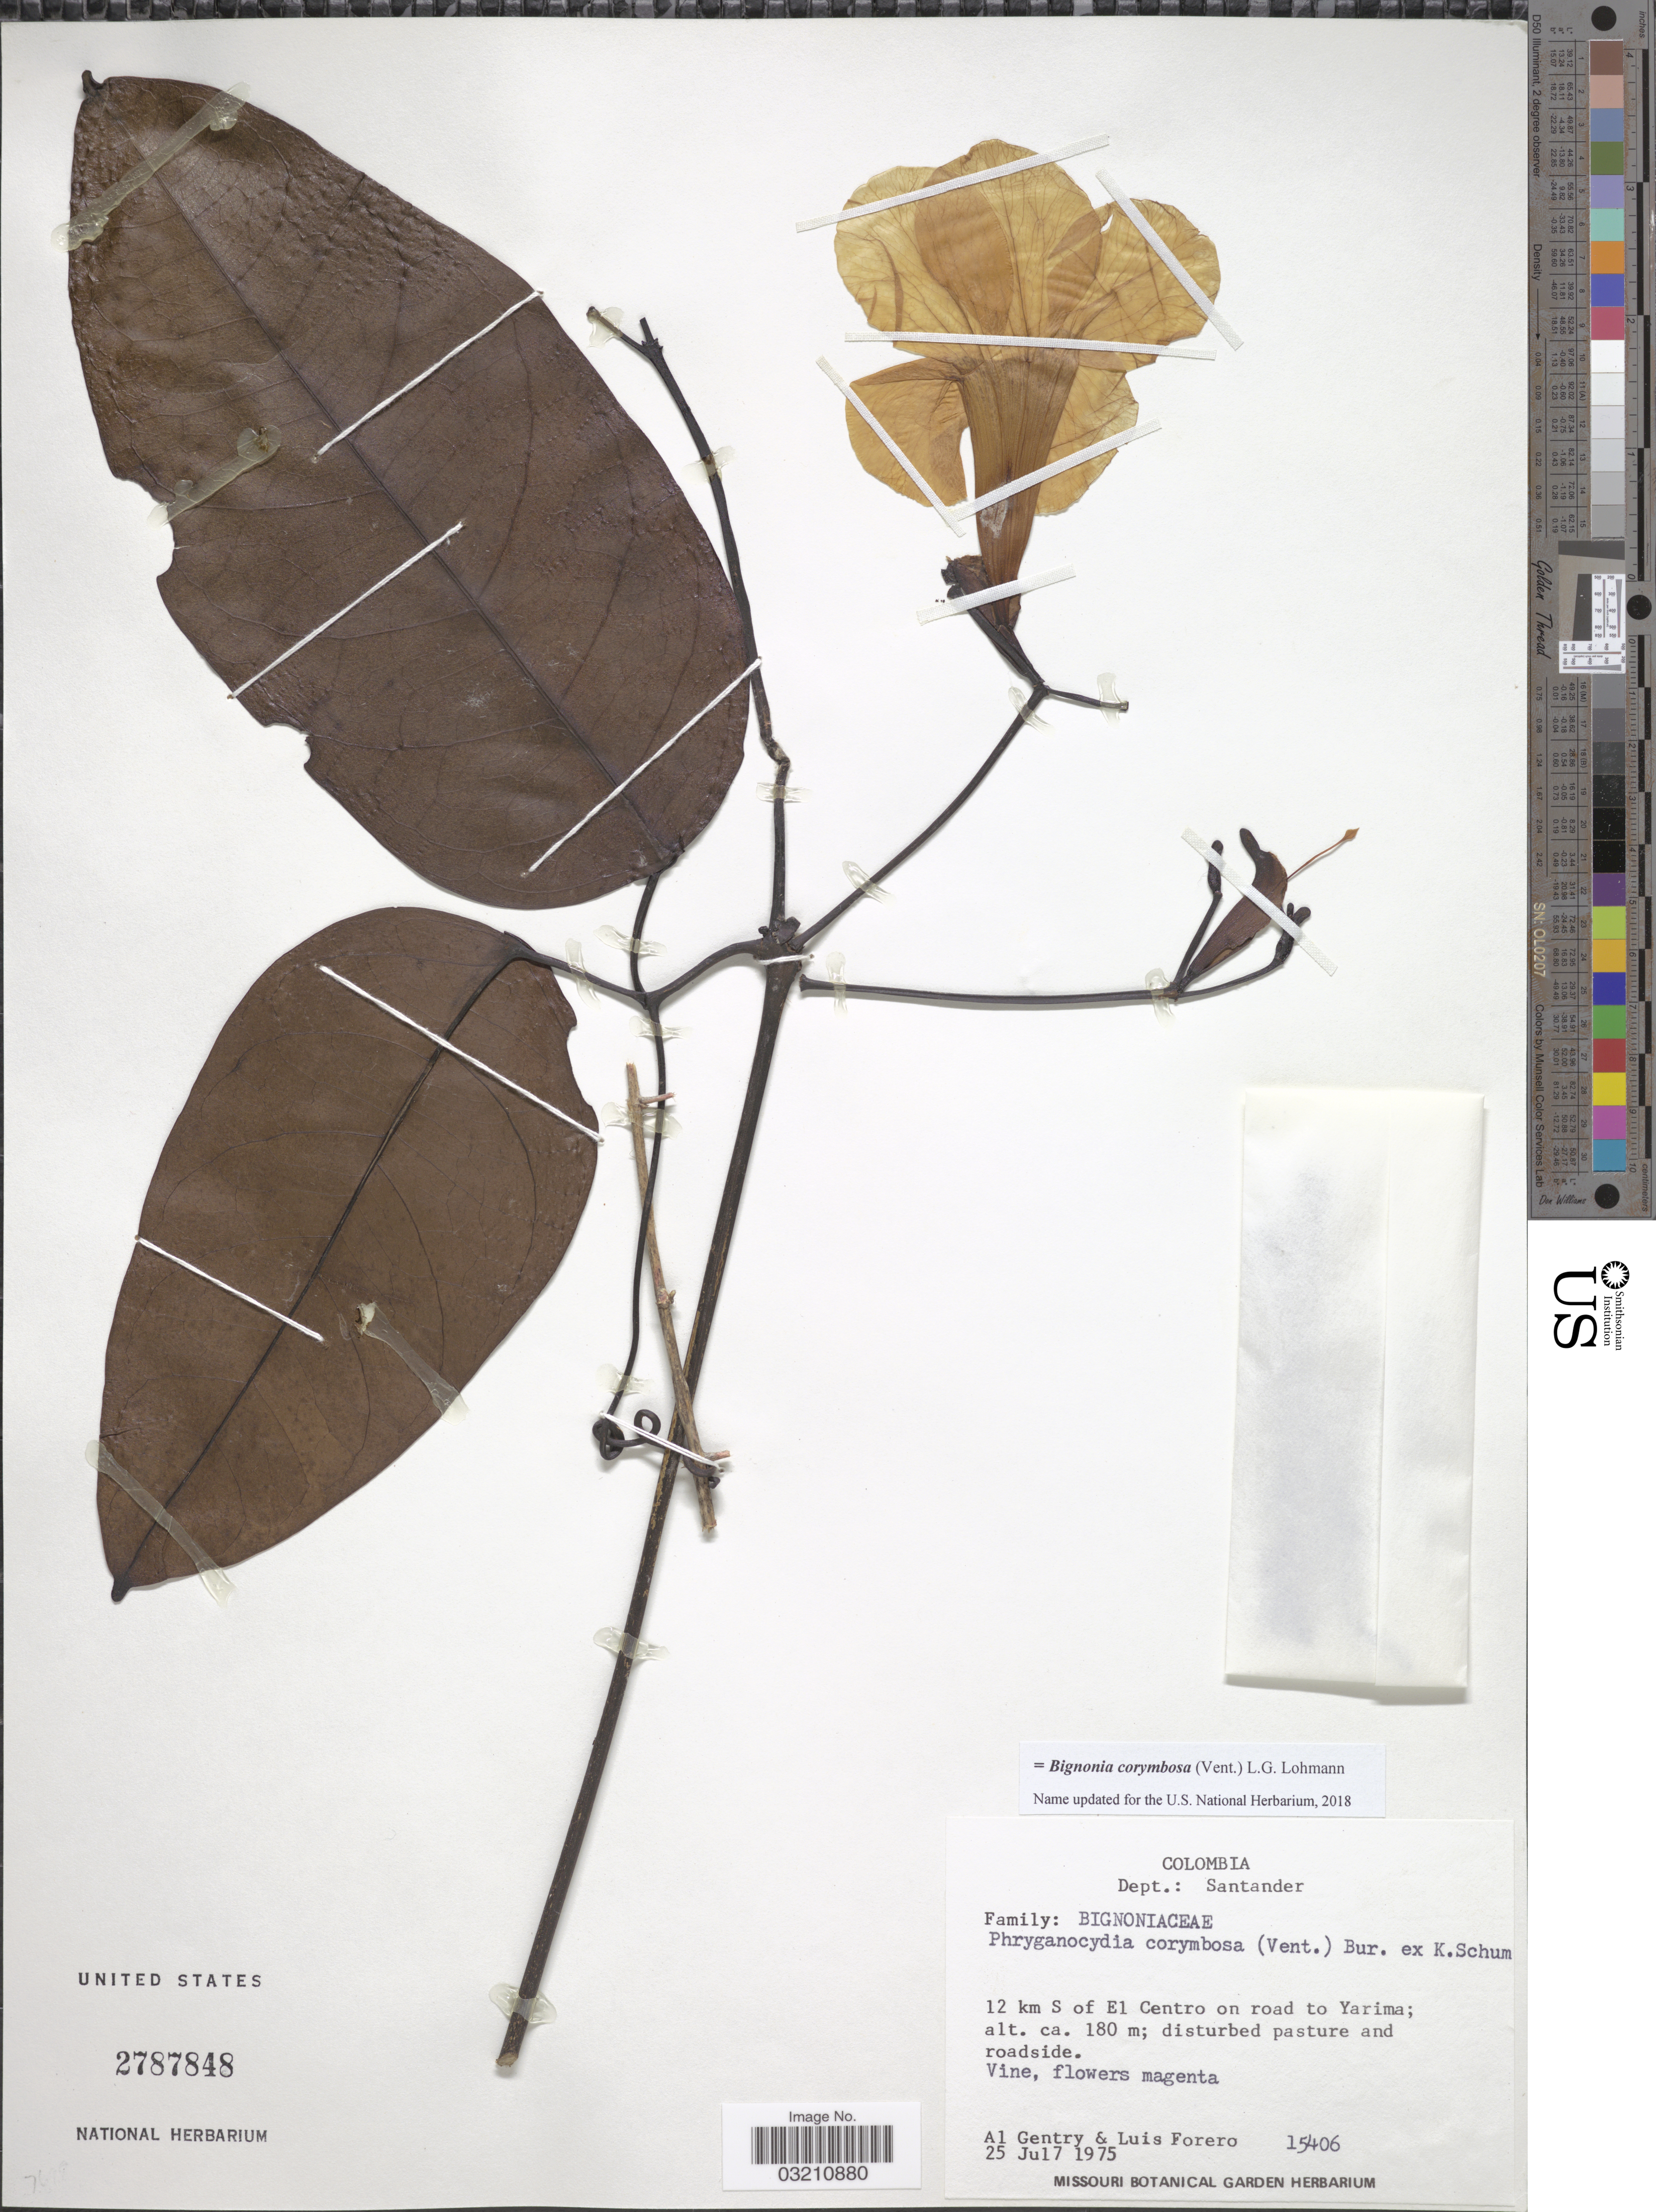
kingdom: Plantae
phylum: Tracheophyta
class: Magnoliopsida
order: Lamiales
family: Bignoniaceae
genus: Bignonia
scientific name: Bignonia corymbosa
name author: (Vent.) L.G. Lohmann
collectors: A. H. Gentry & L. Forero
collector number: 15406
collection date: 1975-07-25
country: Colombia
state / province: Santander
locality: Dept.: Santander. 12 km S of el Centro on road to Yarima.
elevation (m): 180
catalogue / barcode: US 2787848